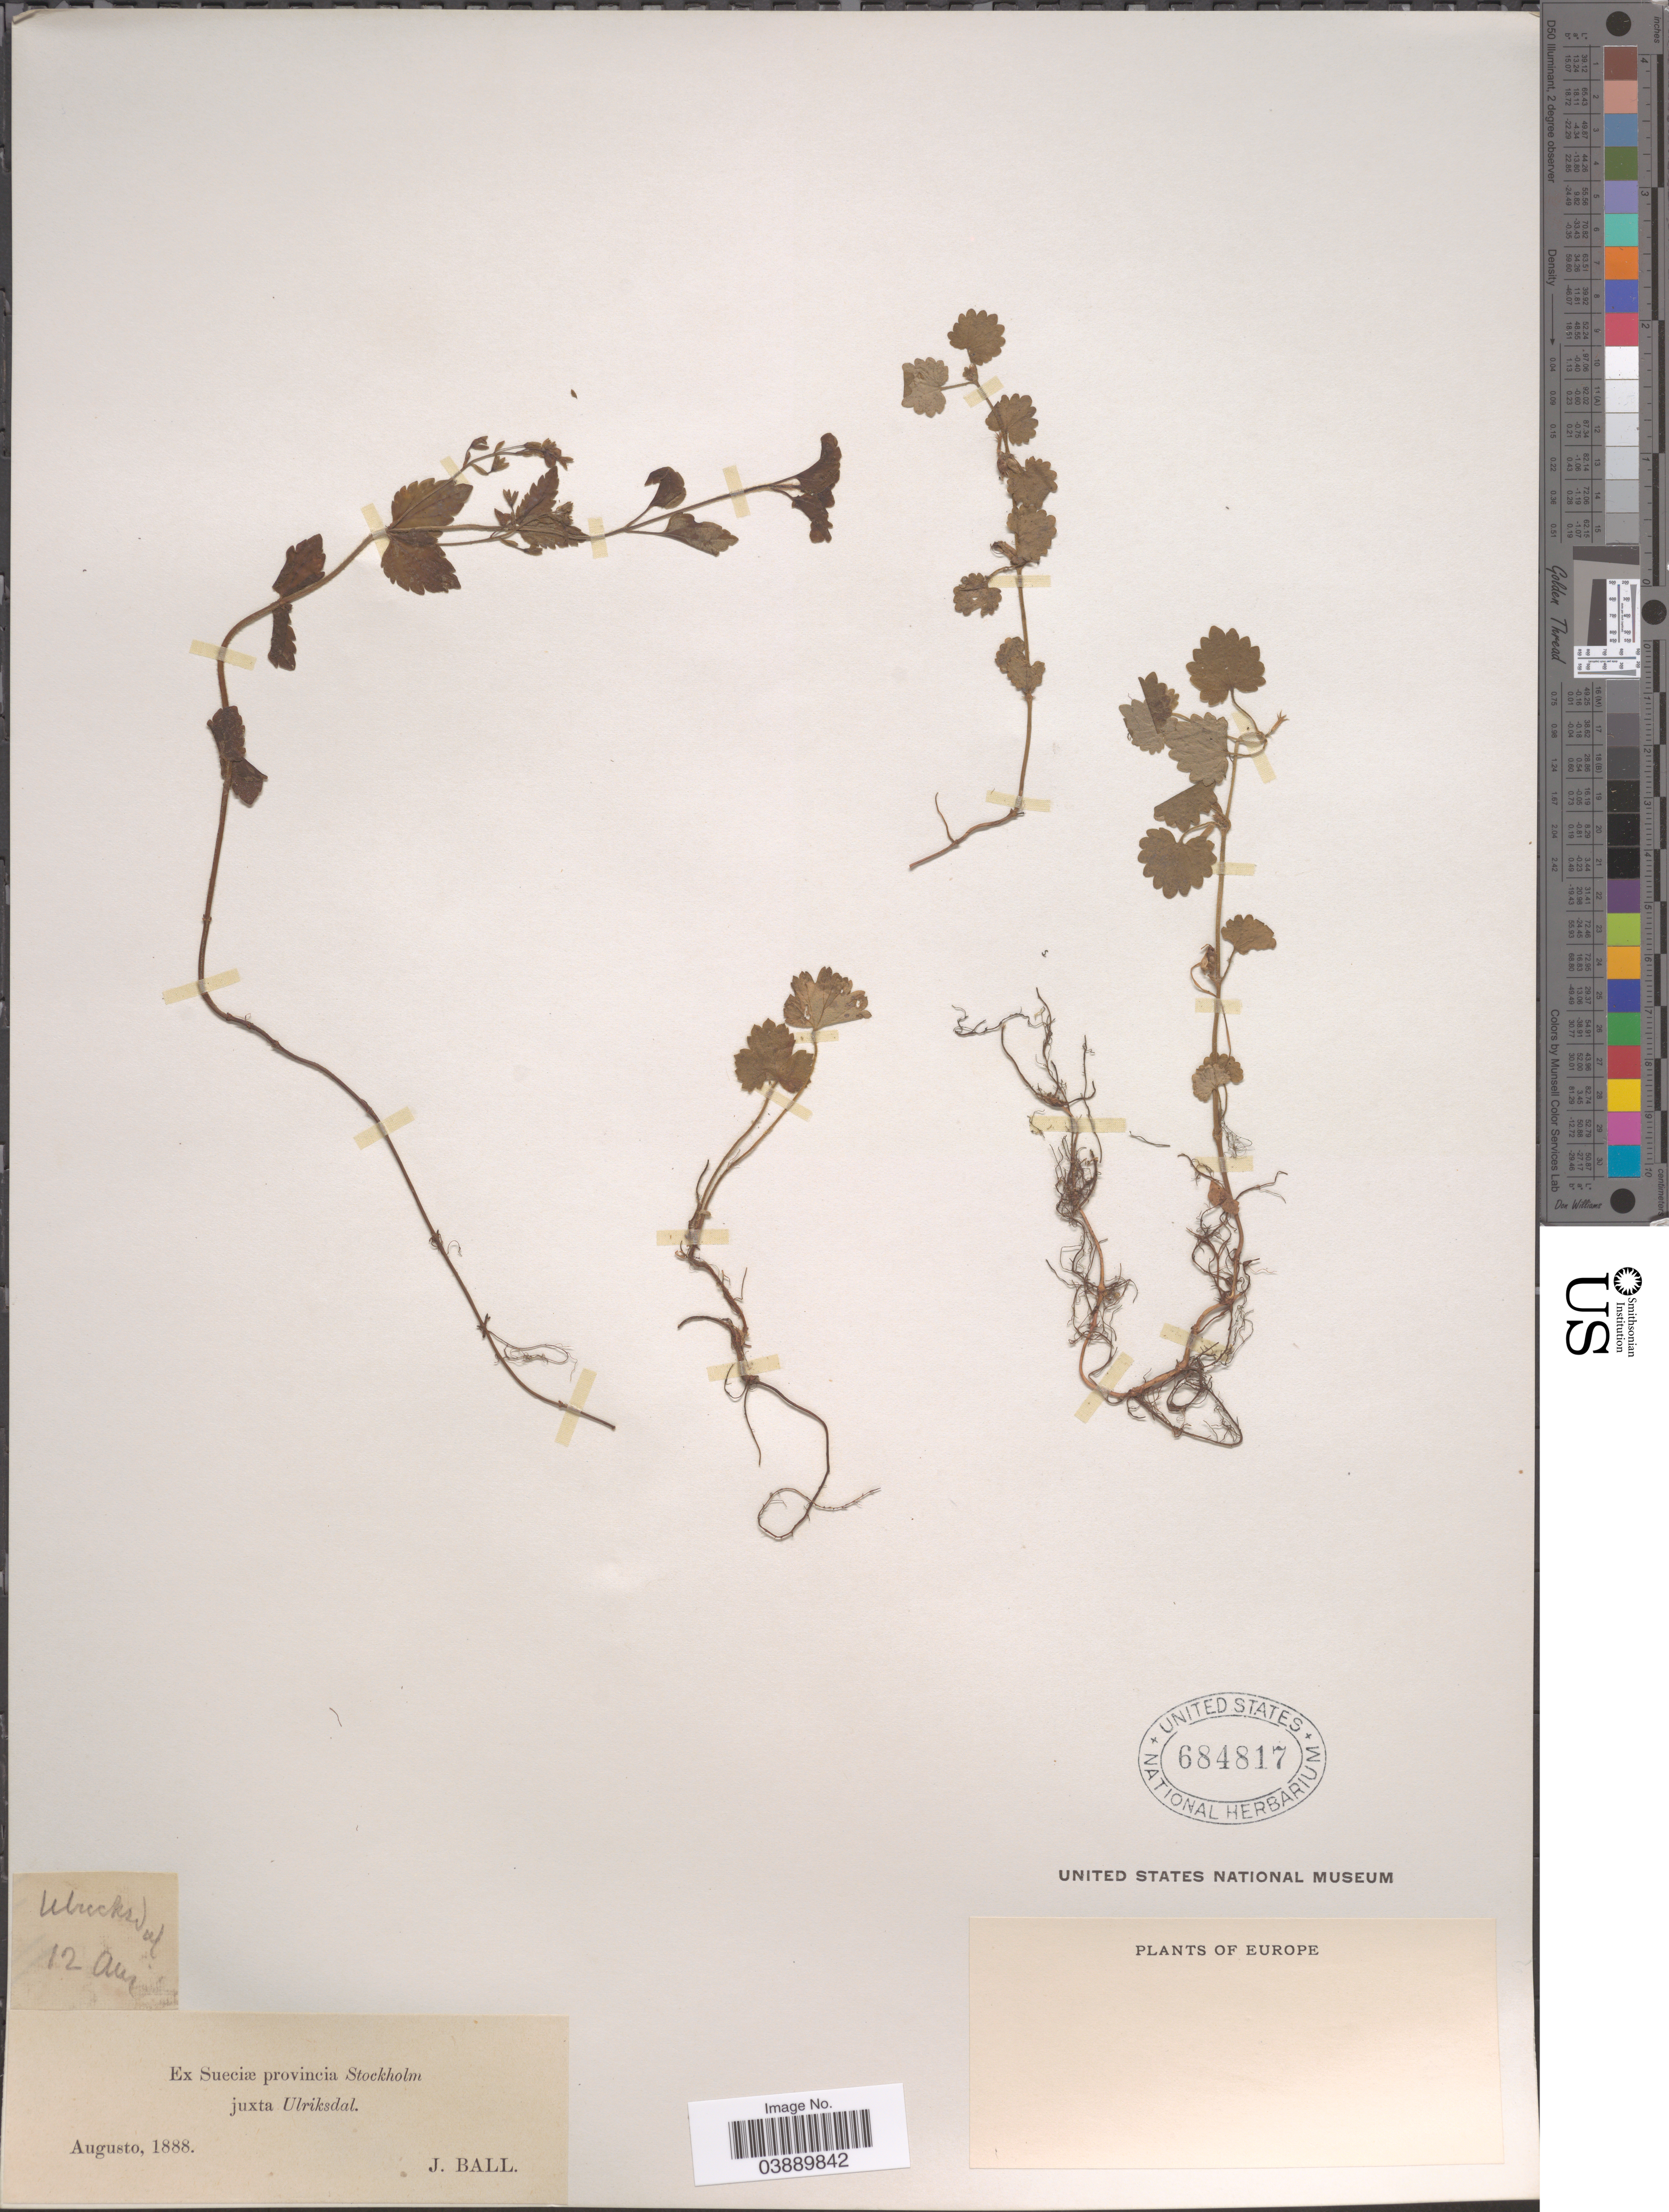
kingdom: Plantae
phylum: Tracheophyta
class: Magnoliopsida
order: Lamiales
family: Plantaginaceae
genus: Veronica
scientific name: Veronica chamaedrys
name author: L.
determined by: Albach, Dirk C.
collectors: J. Ball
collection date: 1888-08-12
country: Sweden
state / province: Stockholm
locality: Ex Sueciæ provincia Stockholm juxta Ulriksdal.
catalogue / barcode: US 684817